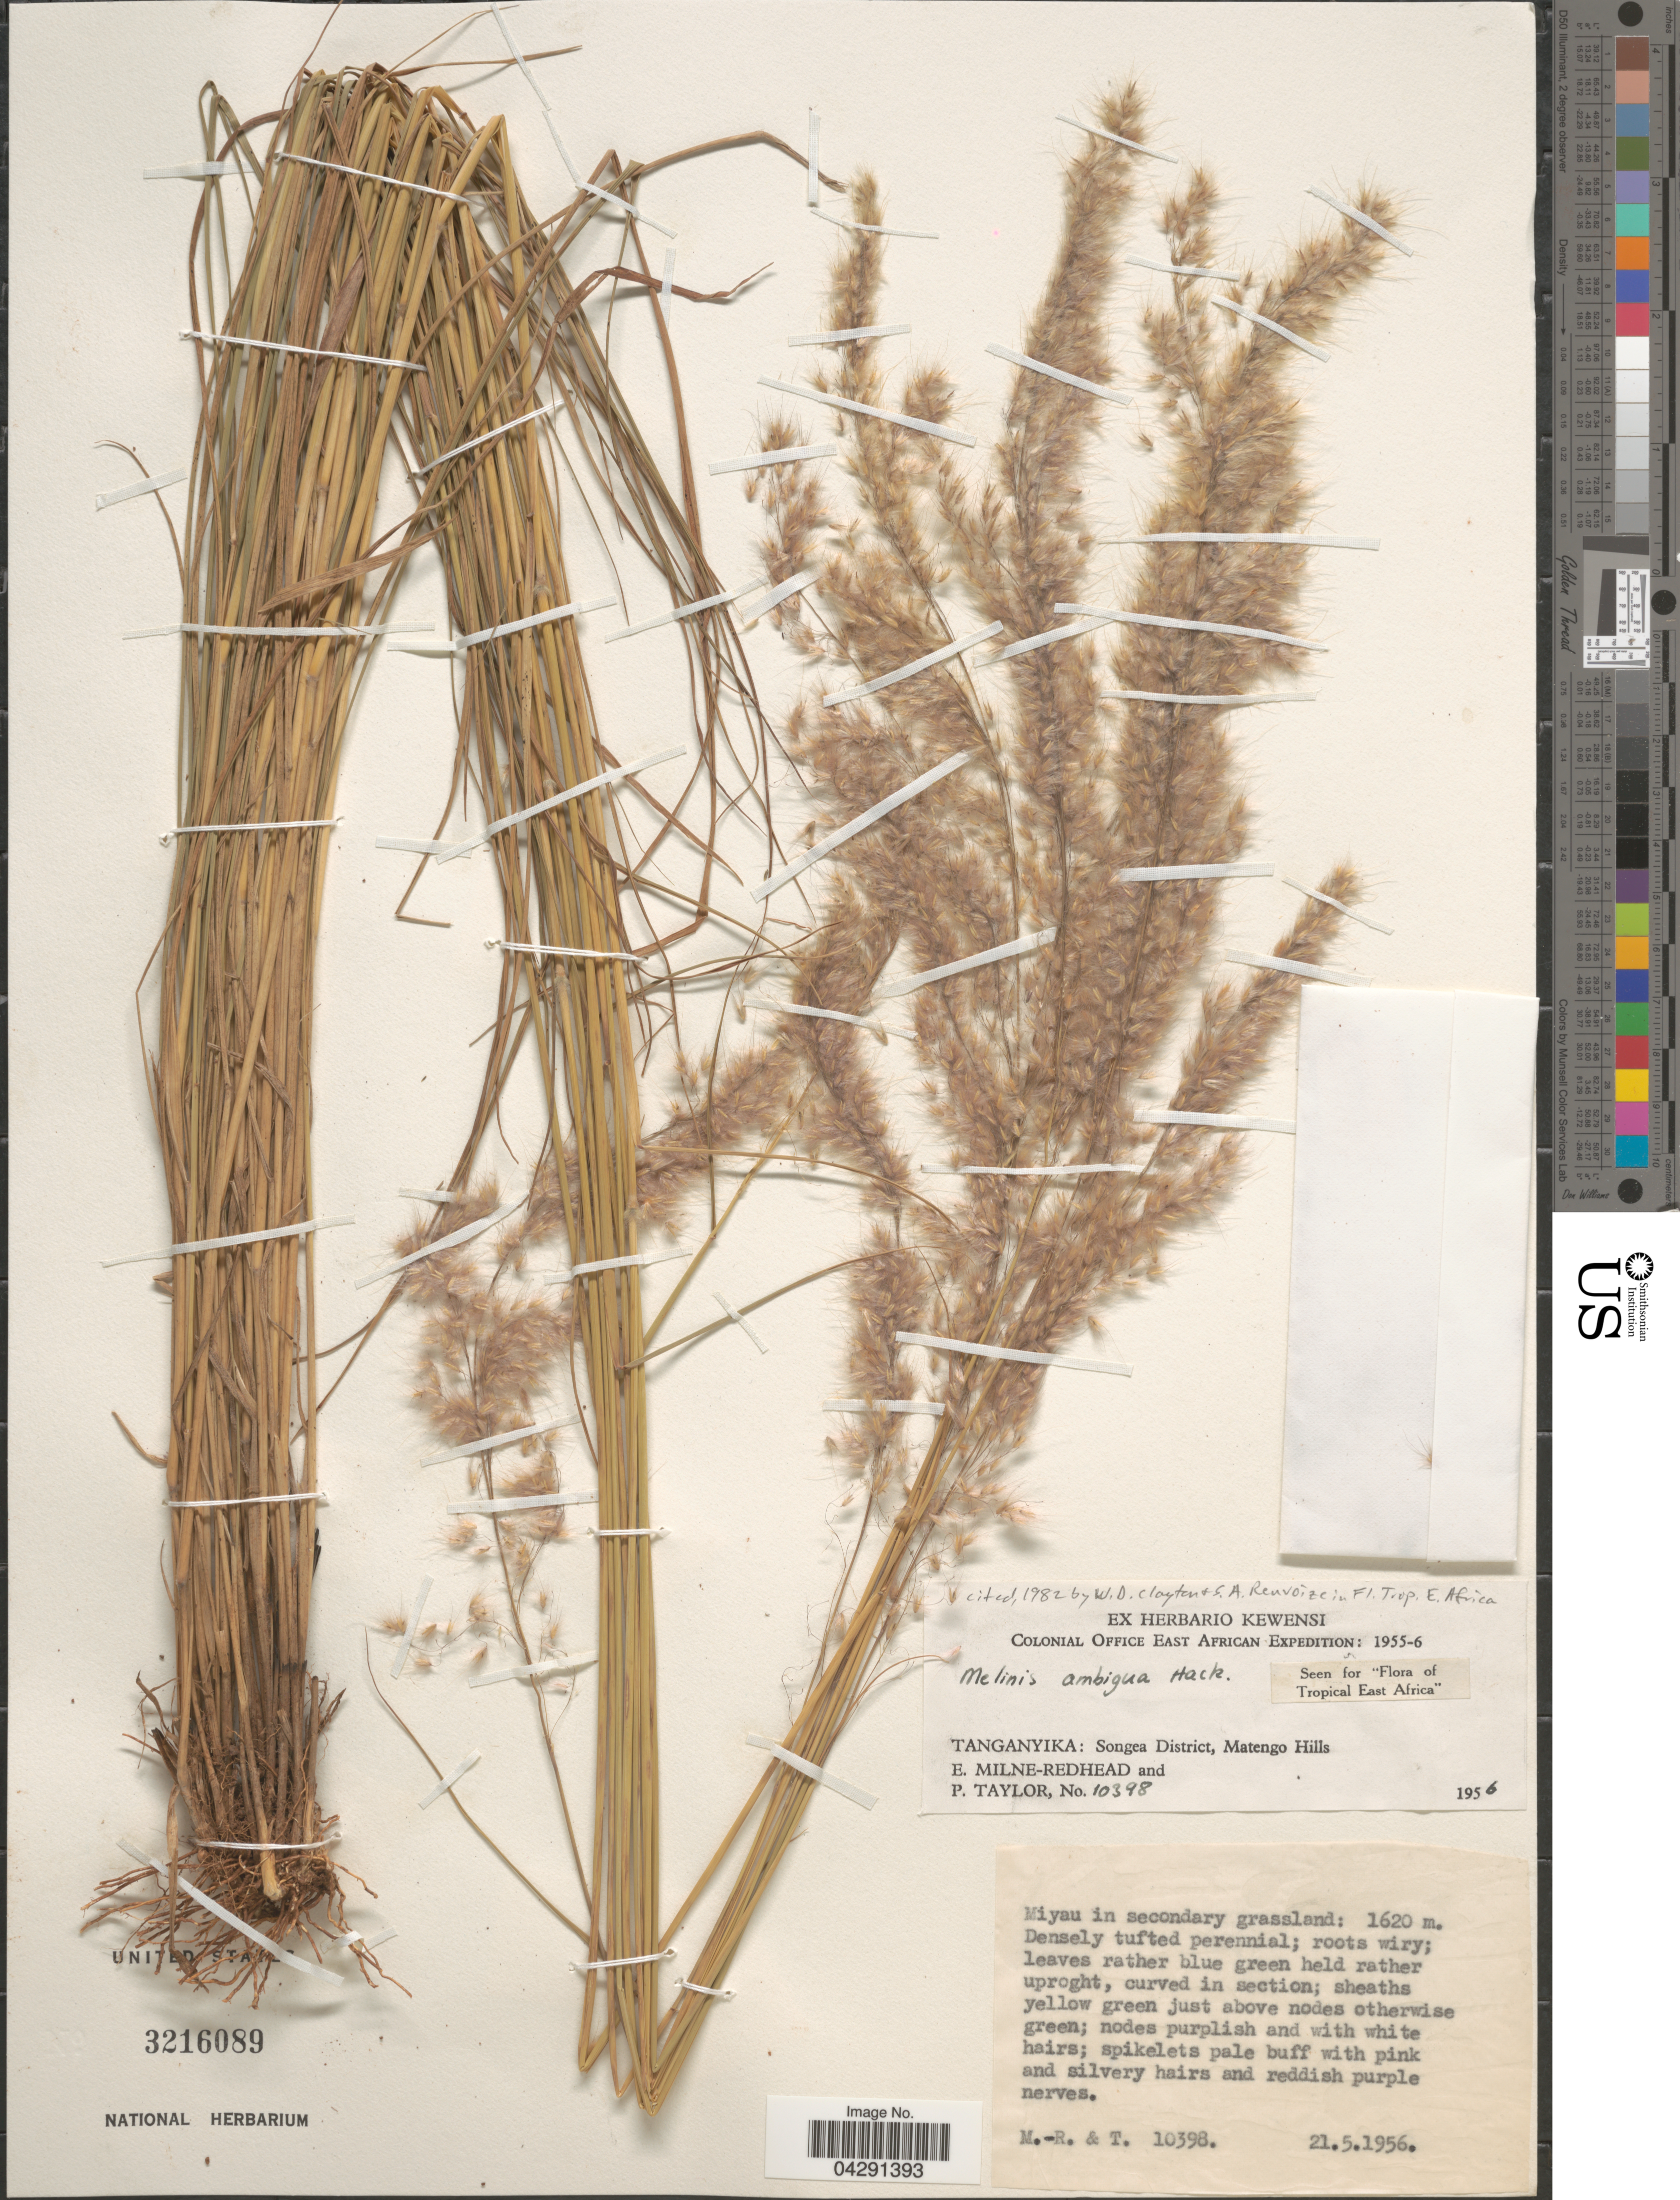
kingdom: Plantae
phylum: Tracheophyta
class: Liliopsida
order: Poales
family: Poaceae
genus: Melinis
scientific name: Melinis ambigua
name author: Hack.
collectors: E. W. Milne-Redhead & P. Taylor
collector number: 10398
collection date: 1956-05-21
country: Tanzania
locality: Colonial Office East African Expedition: 1955-6. Tanganyika: Songea District, Matengo Hills. Miyau in secondary grassland.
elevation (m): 1620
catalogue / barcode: US 3216089